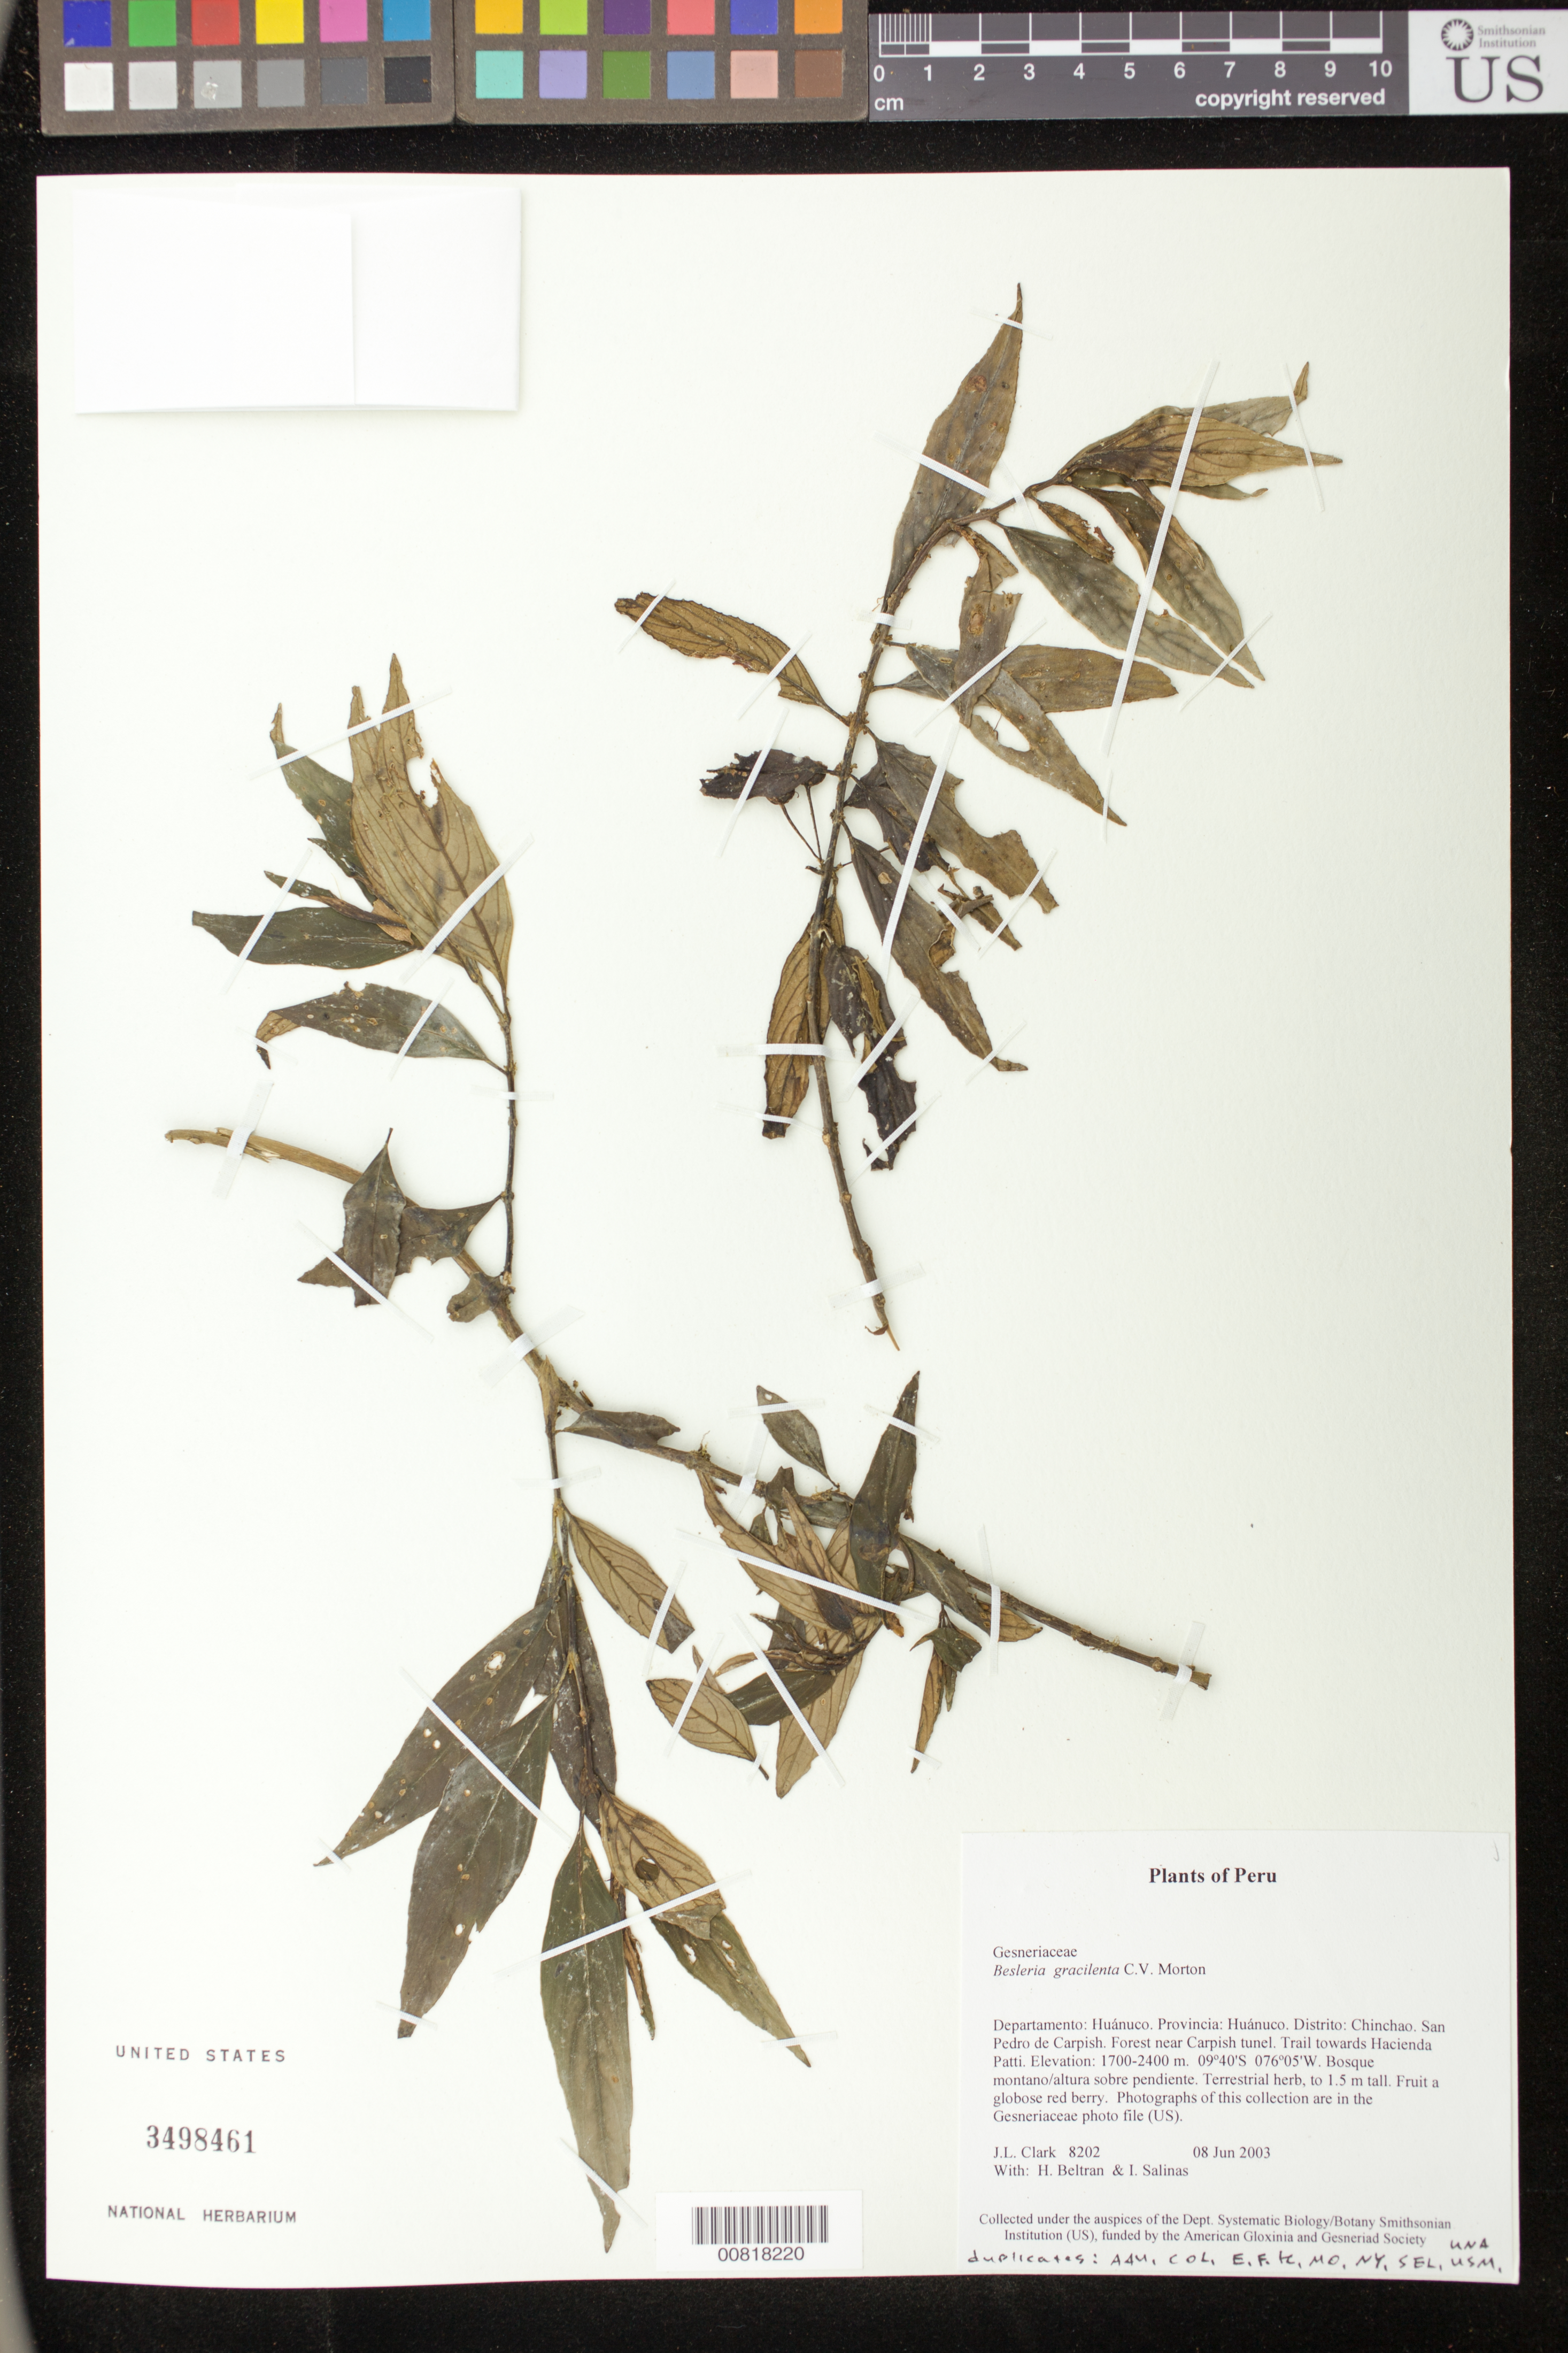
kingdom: Plantae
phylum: Tracheophyta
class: Magnoliopsida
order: Lamiales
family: Gesneriaceae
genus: Besleria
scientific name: Besleria gracilenta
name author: C.V. Morton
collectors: J. L. Clark, H. Beltran & I. Salinas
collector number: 8202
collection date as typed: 08 Jun 2003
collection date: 2003-06-08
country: Peru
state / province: Huánuco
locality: Huánuco. Distrito: Chinchao. San Pedro de Carpish. Forest near Carpish tunel. Trail towards Hacienda Patti.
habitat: Bosque montano/altura sobre pendiente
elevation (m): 1700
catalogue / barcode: US 3498461